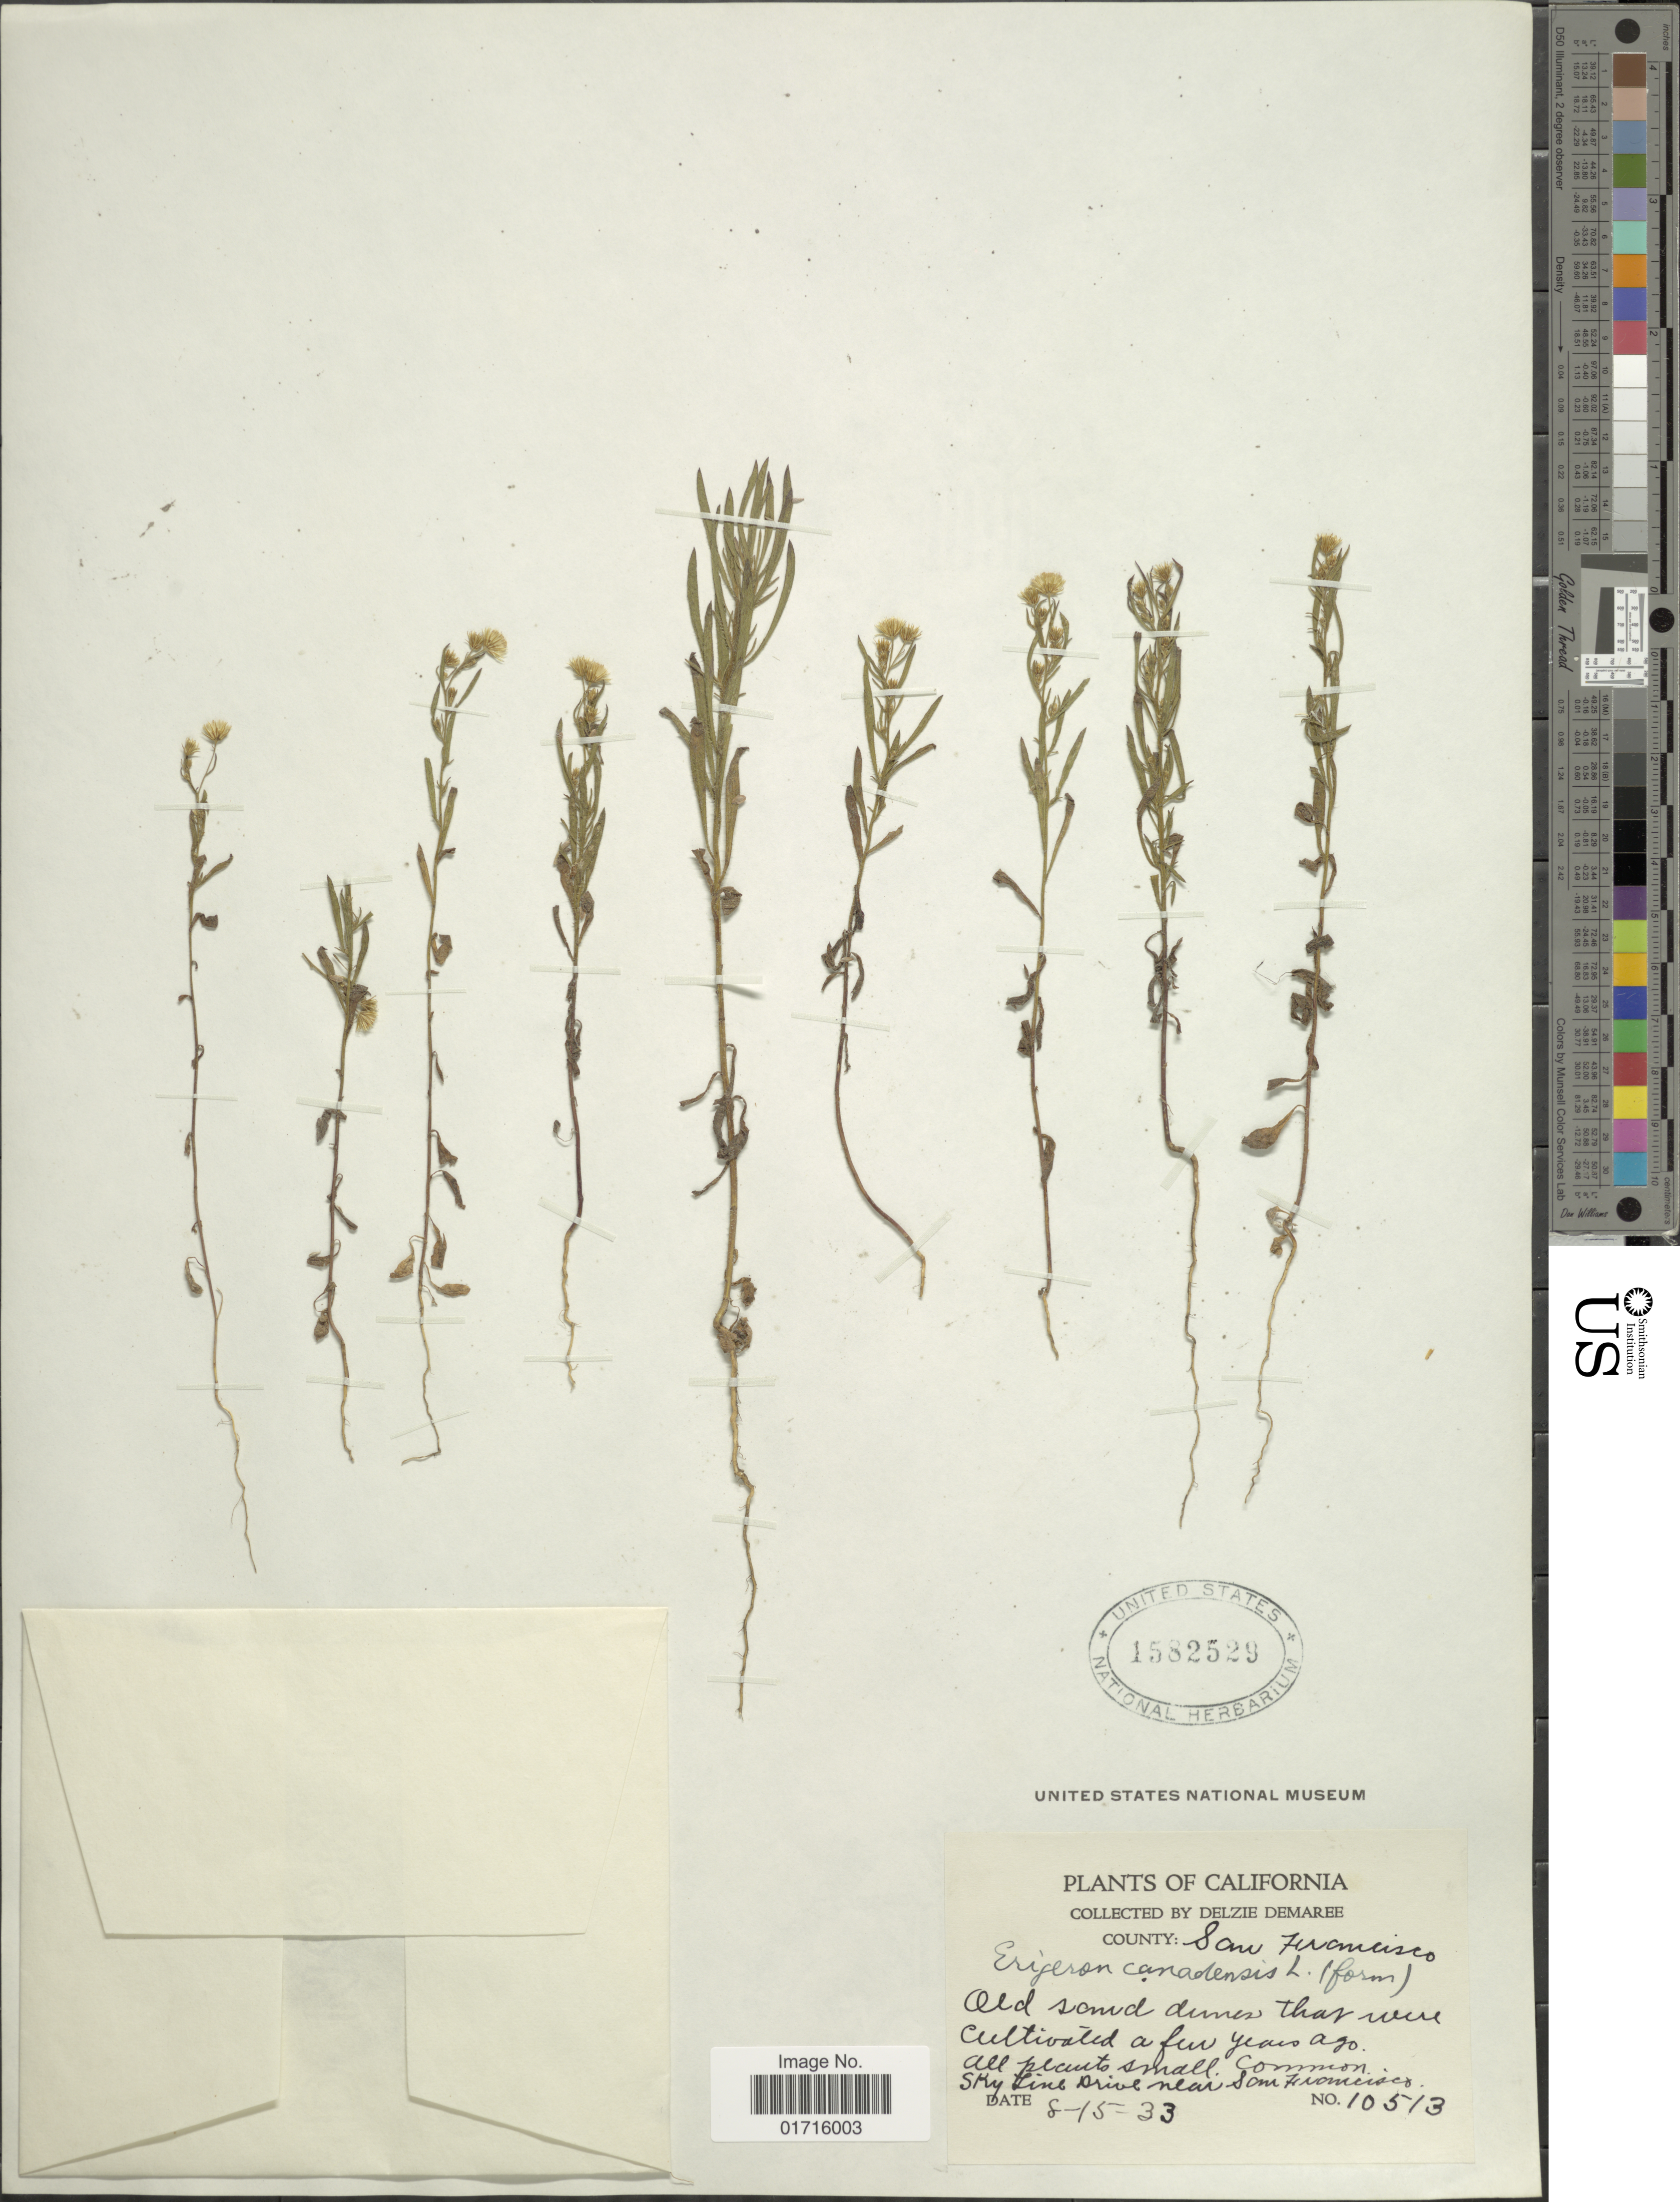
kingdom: Plantae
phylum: Tracheophyta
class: Magnoliopsida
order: Asterales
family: Asteraceae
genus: Conyza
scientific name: Conyza canadensis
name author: (L.) Cronq.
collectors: D. Demaree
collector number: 10513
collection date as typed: Transcribed d/m/y: 15/8/33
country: United States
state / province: California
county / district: San Francisco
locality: County: San Francisco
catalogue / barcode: US 1582529